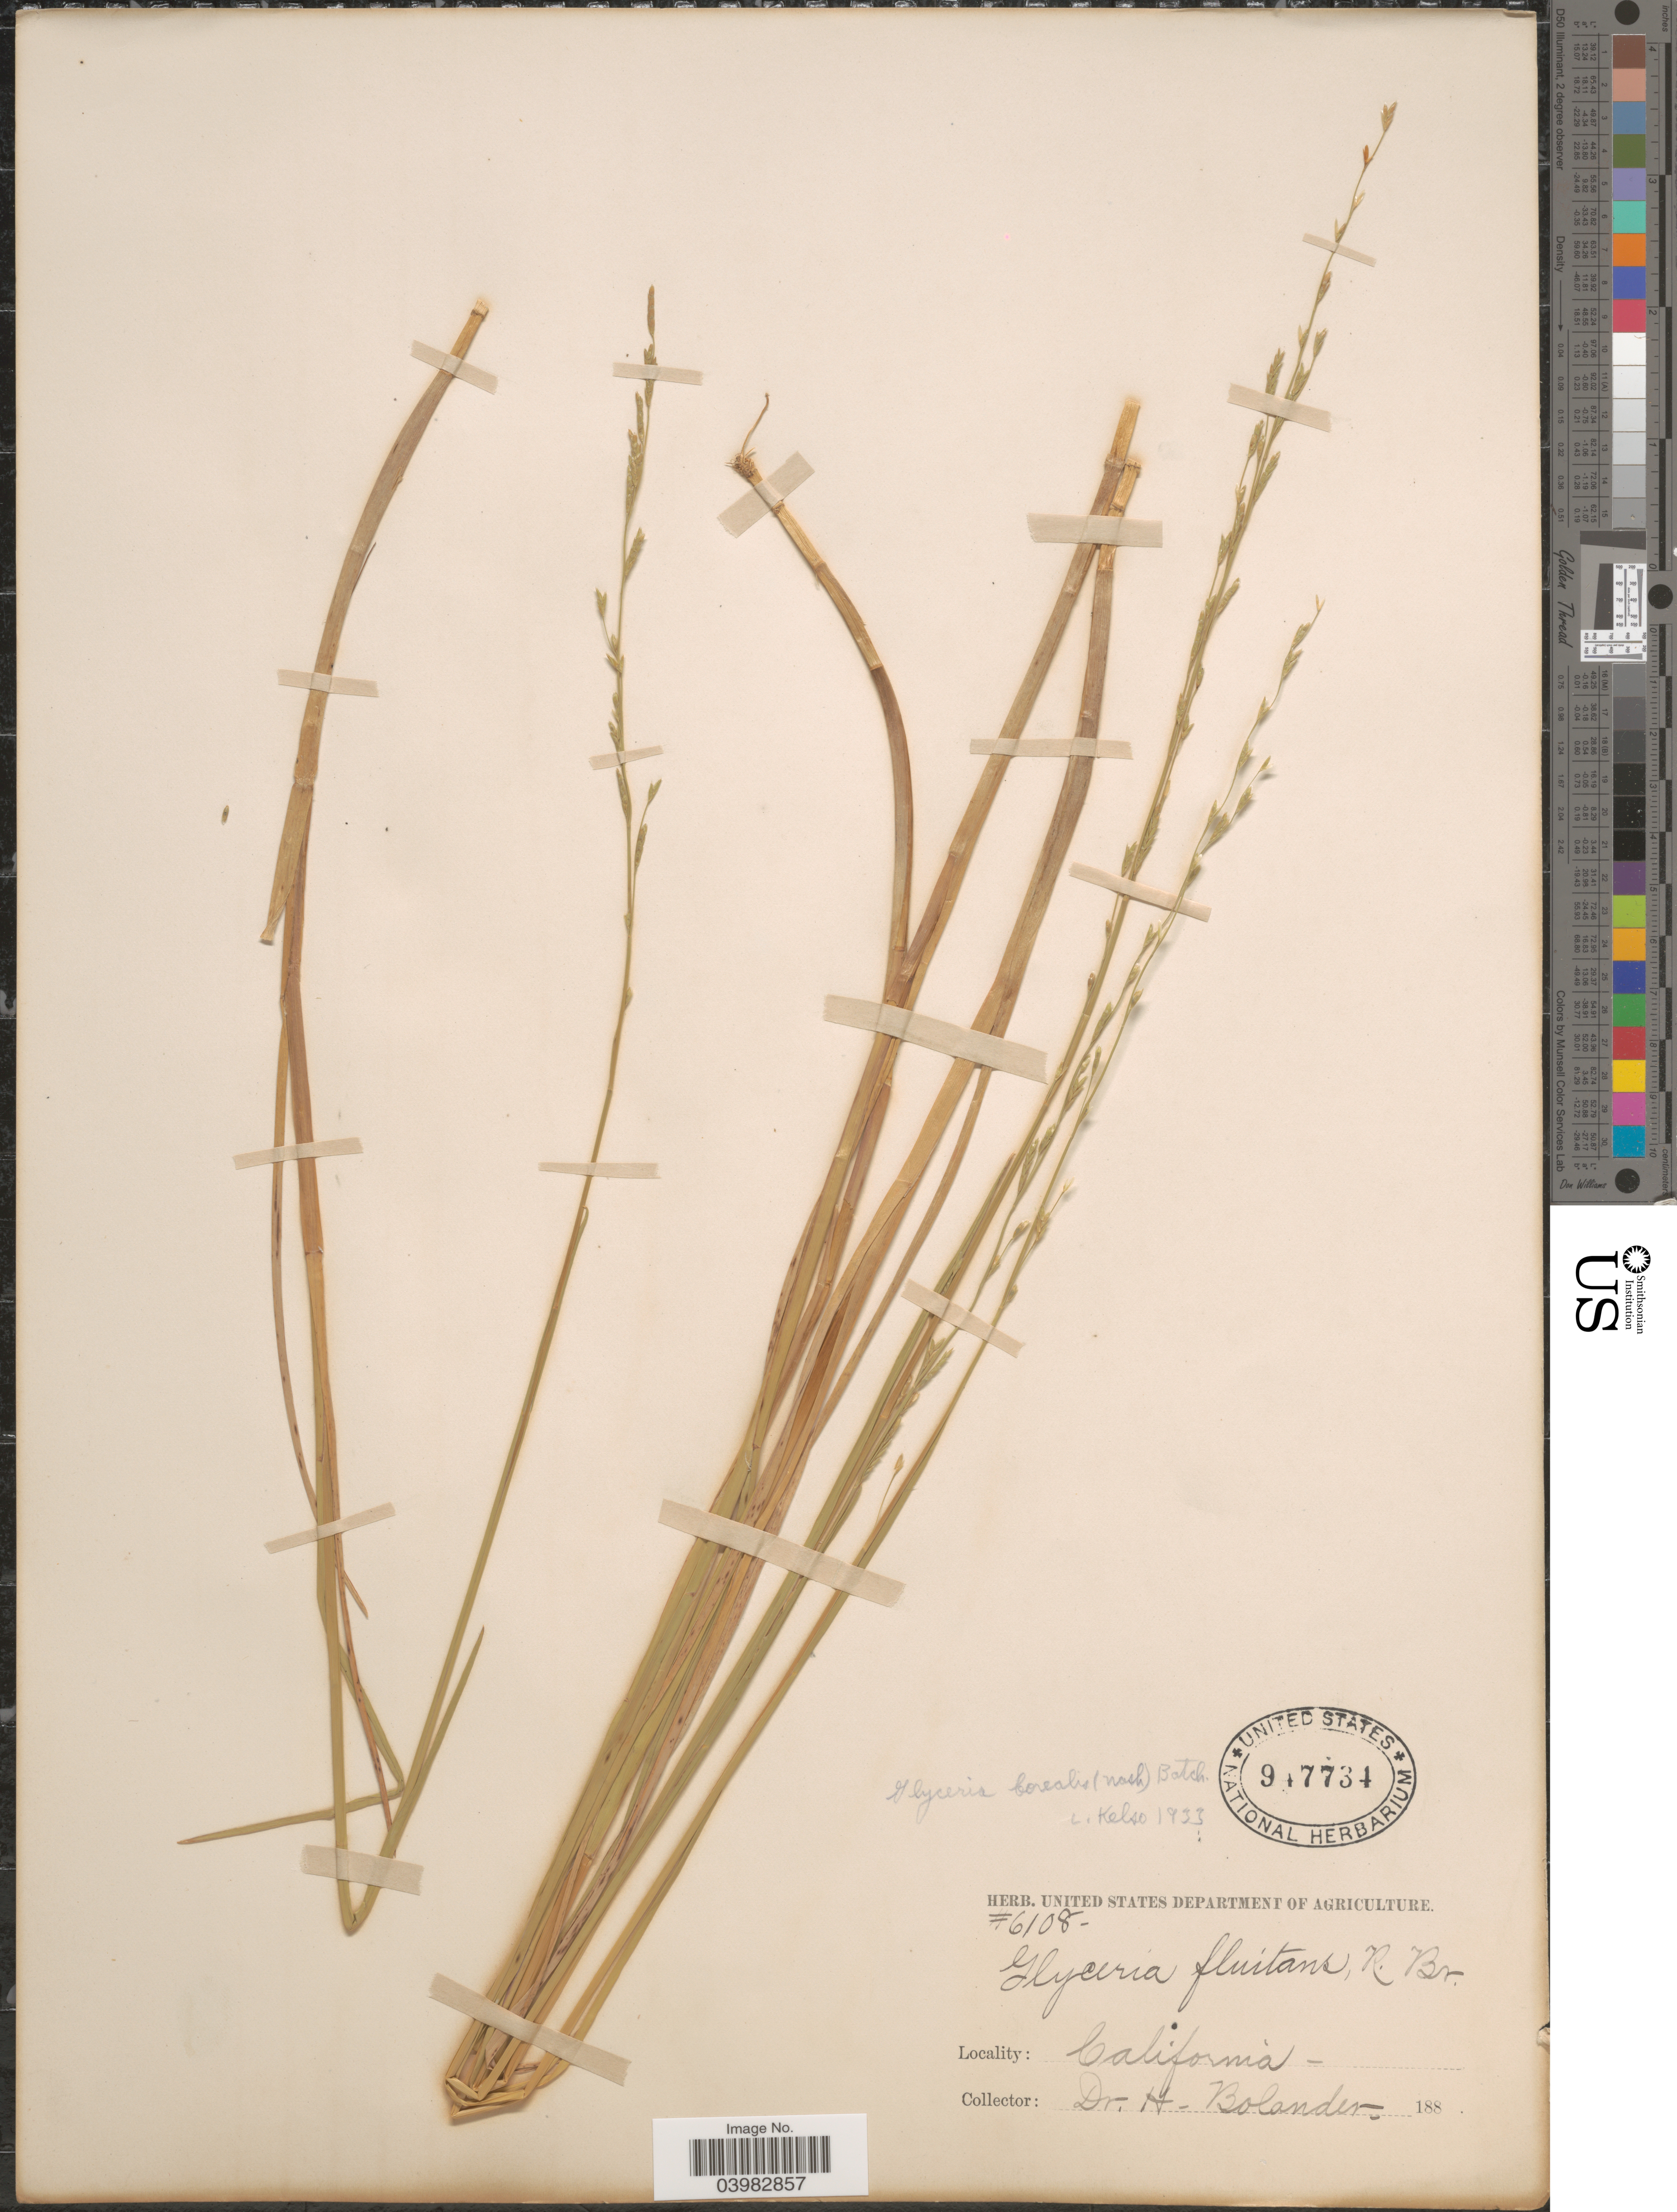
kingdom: Plantae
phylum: Tracheophyta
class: Liliopsida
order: Poales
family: Poaceae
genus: Glyceria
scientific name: Glyceria borealis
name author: (Nash) Batchelder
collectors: H. Bolander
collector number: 6108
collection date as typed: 188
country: United States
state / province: California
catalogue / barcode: US 947734